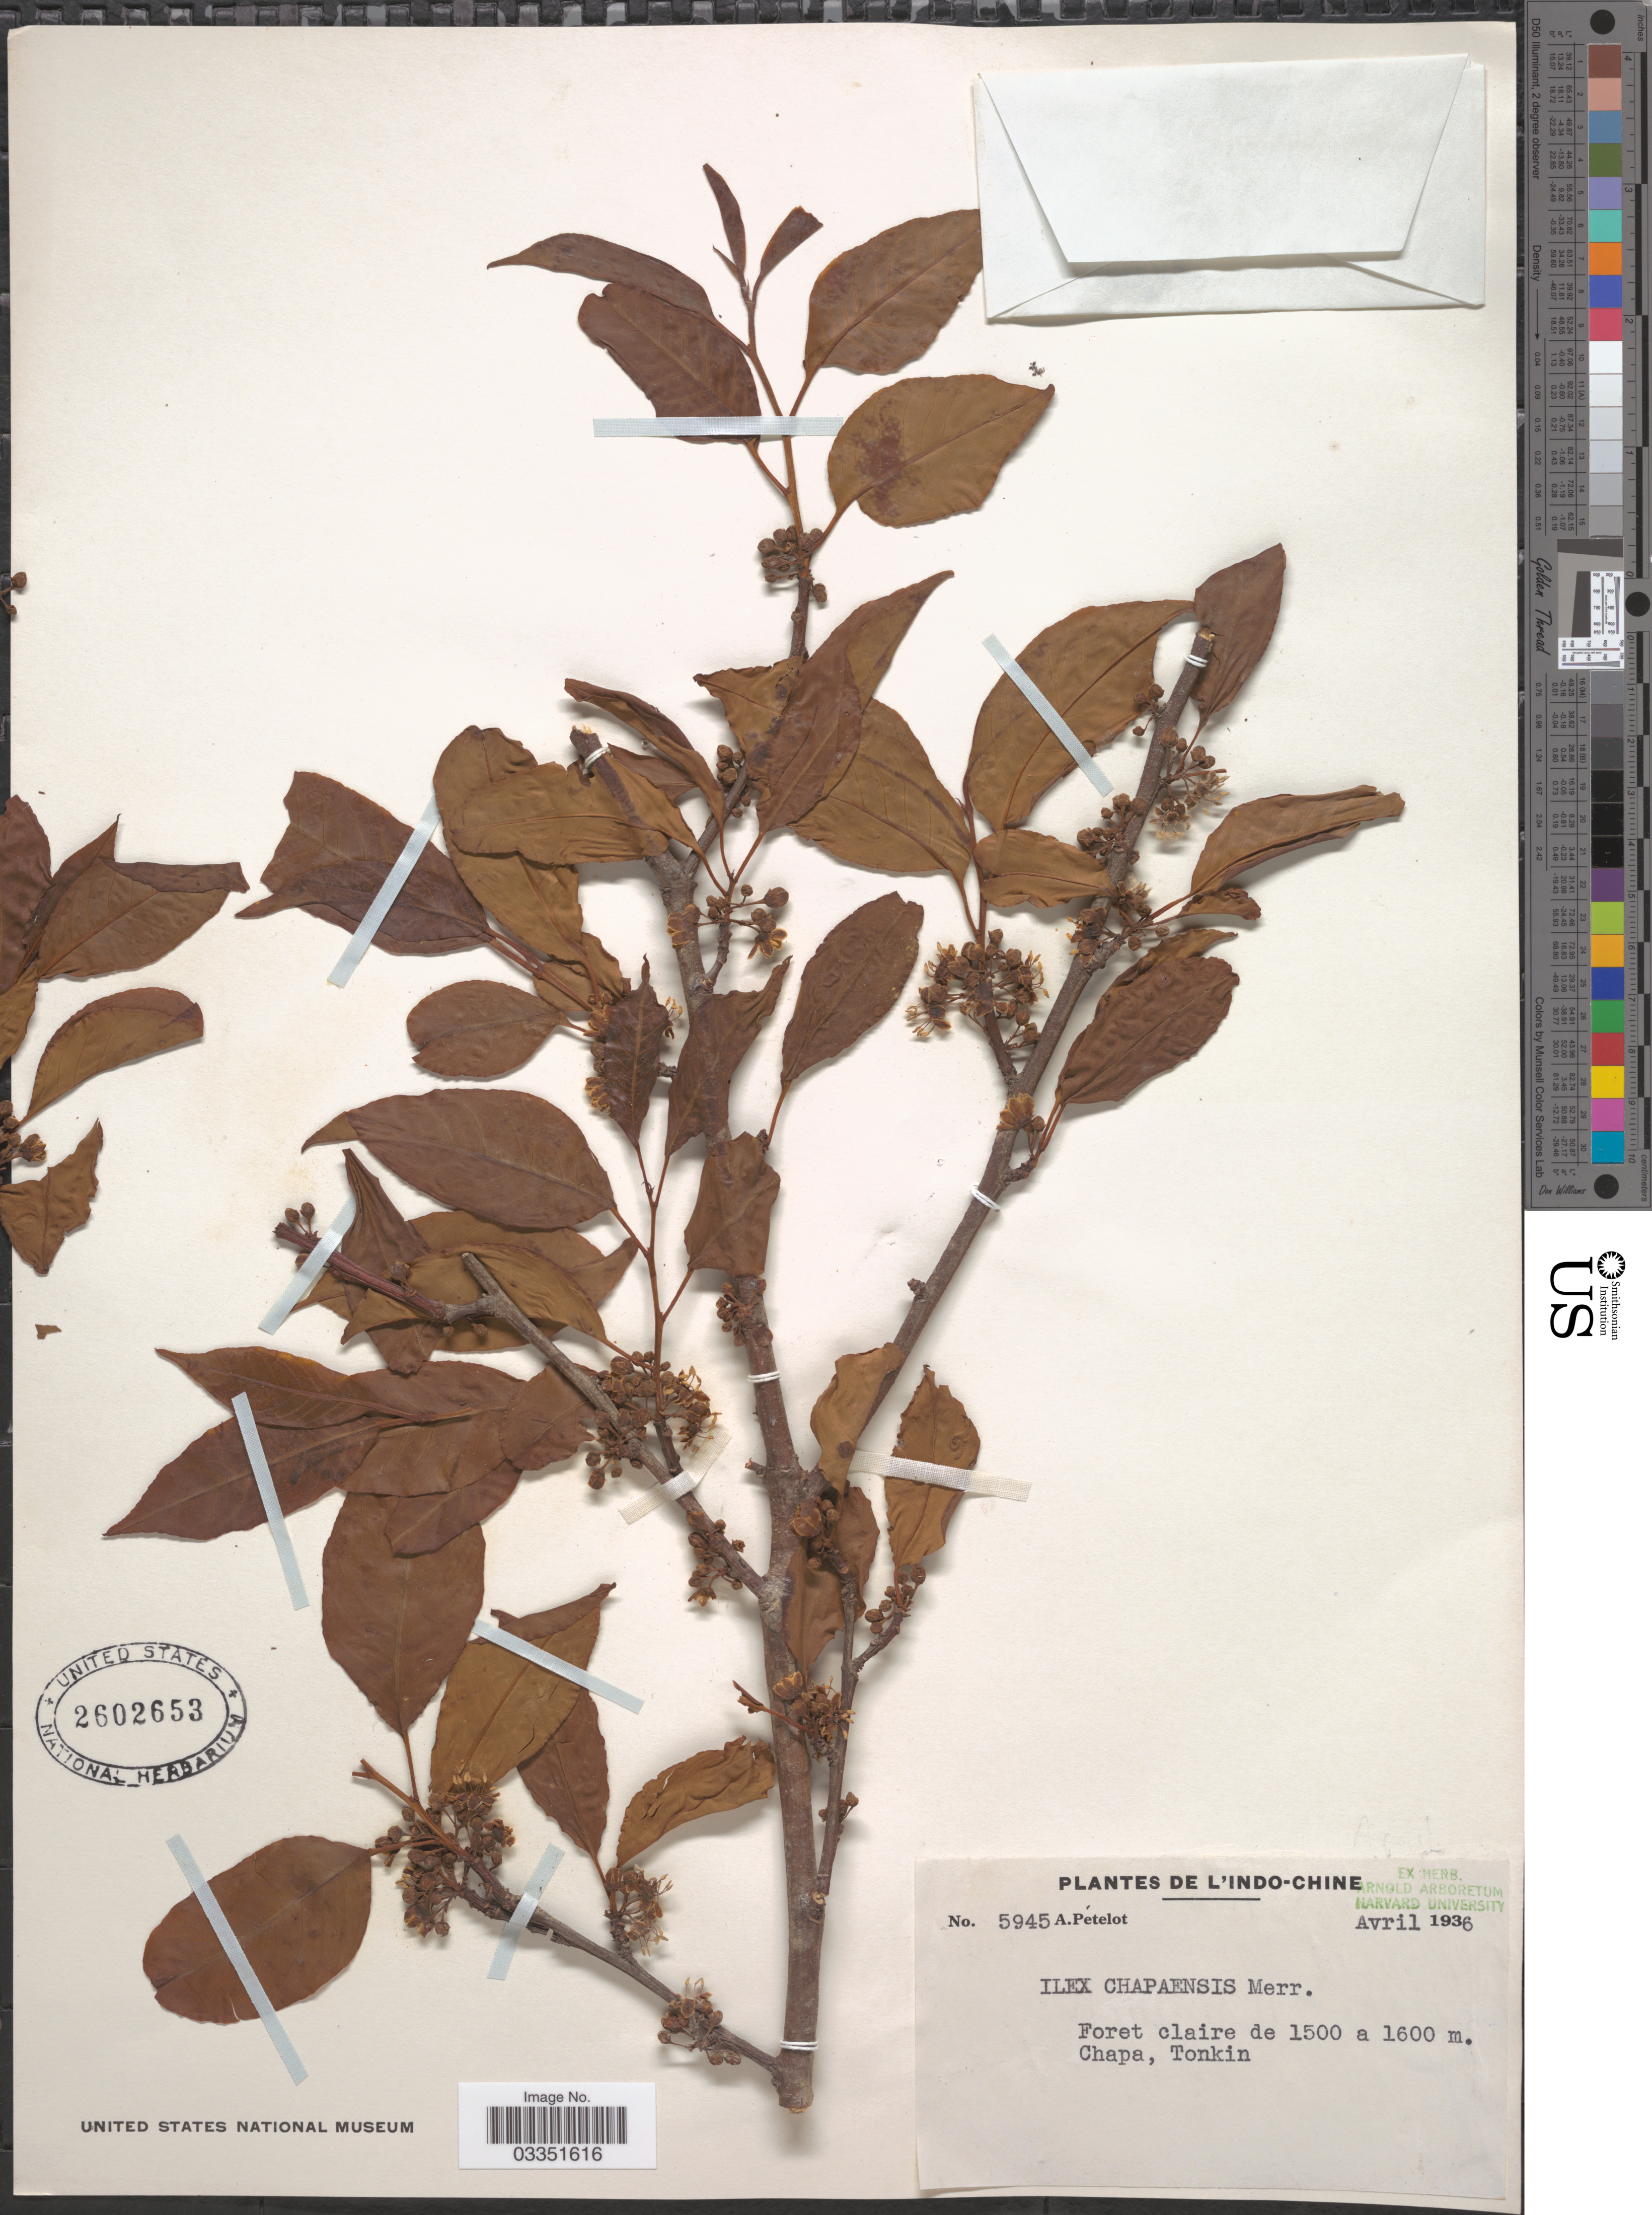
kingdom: Plantae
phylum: Tracheophyta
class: Magnoliopsida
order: Aquifoliales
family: Aquifoliaceae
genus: Ilex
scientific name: Ilex chapaensis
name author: Merr.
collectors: A. Petelot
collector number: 5945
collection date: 1936-04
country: Vietnam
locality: L'Indo-Chine. Chapa, Tonkin.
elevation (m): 1500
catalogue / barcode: US 2602653